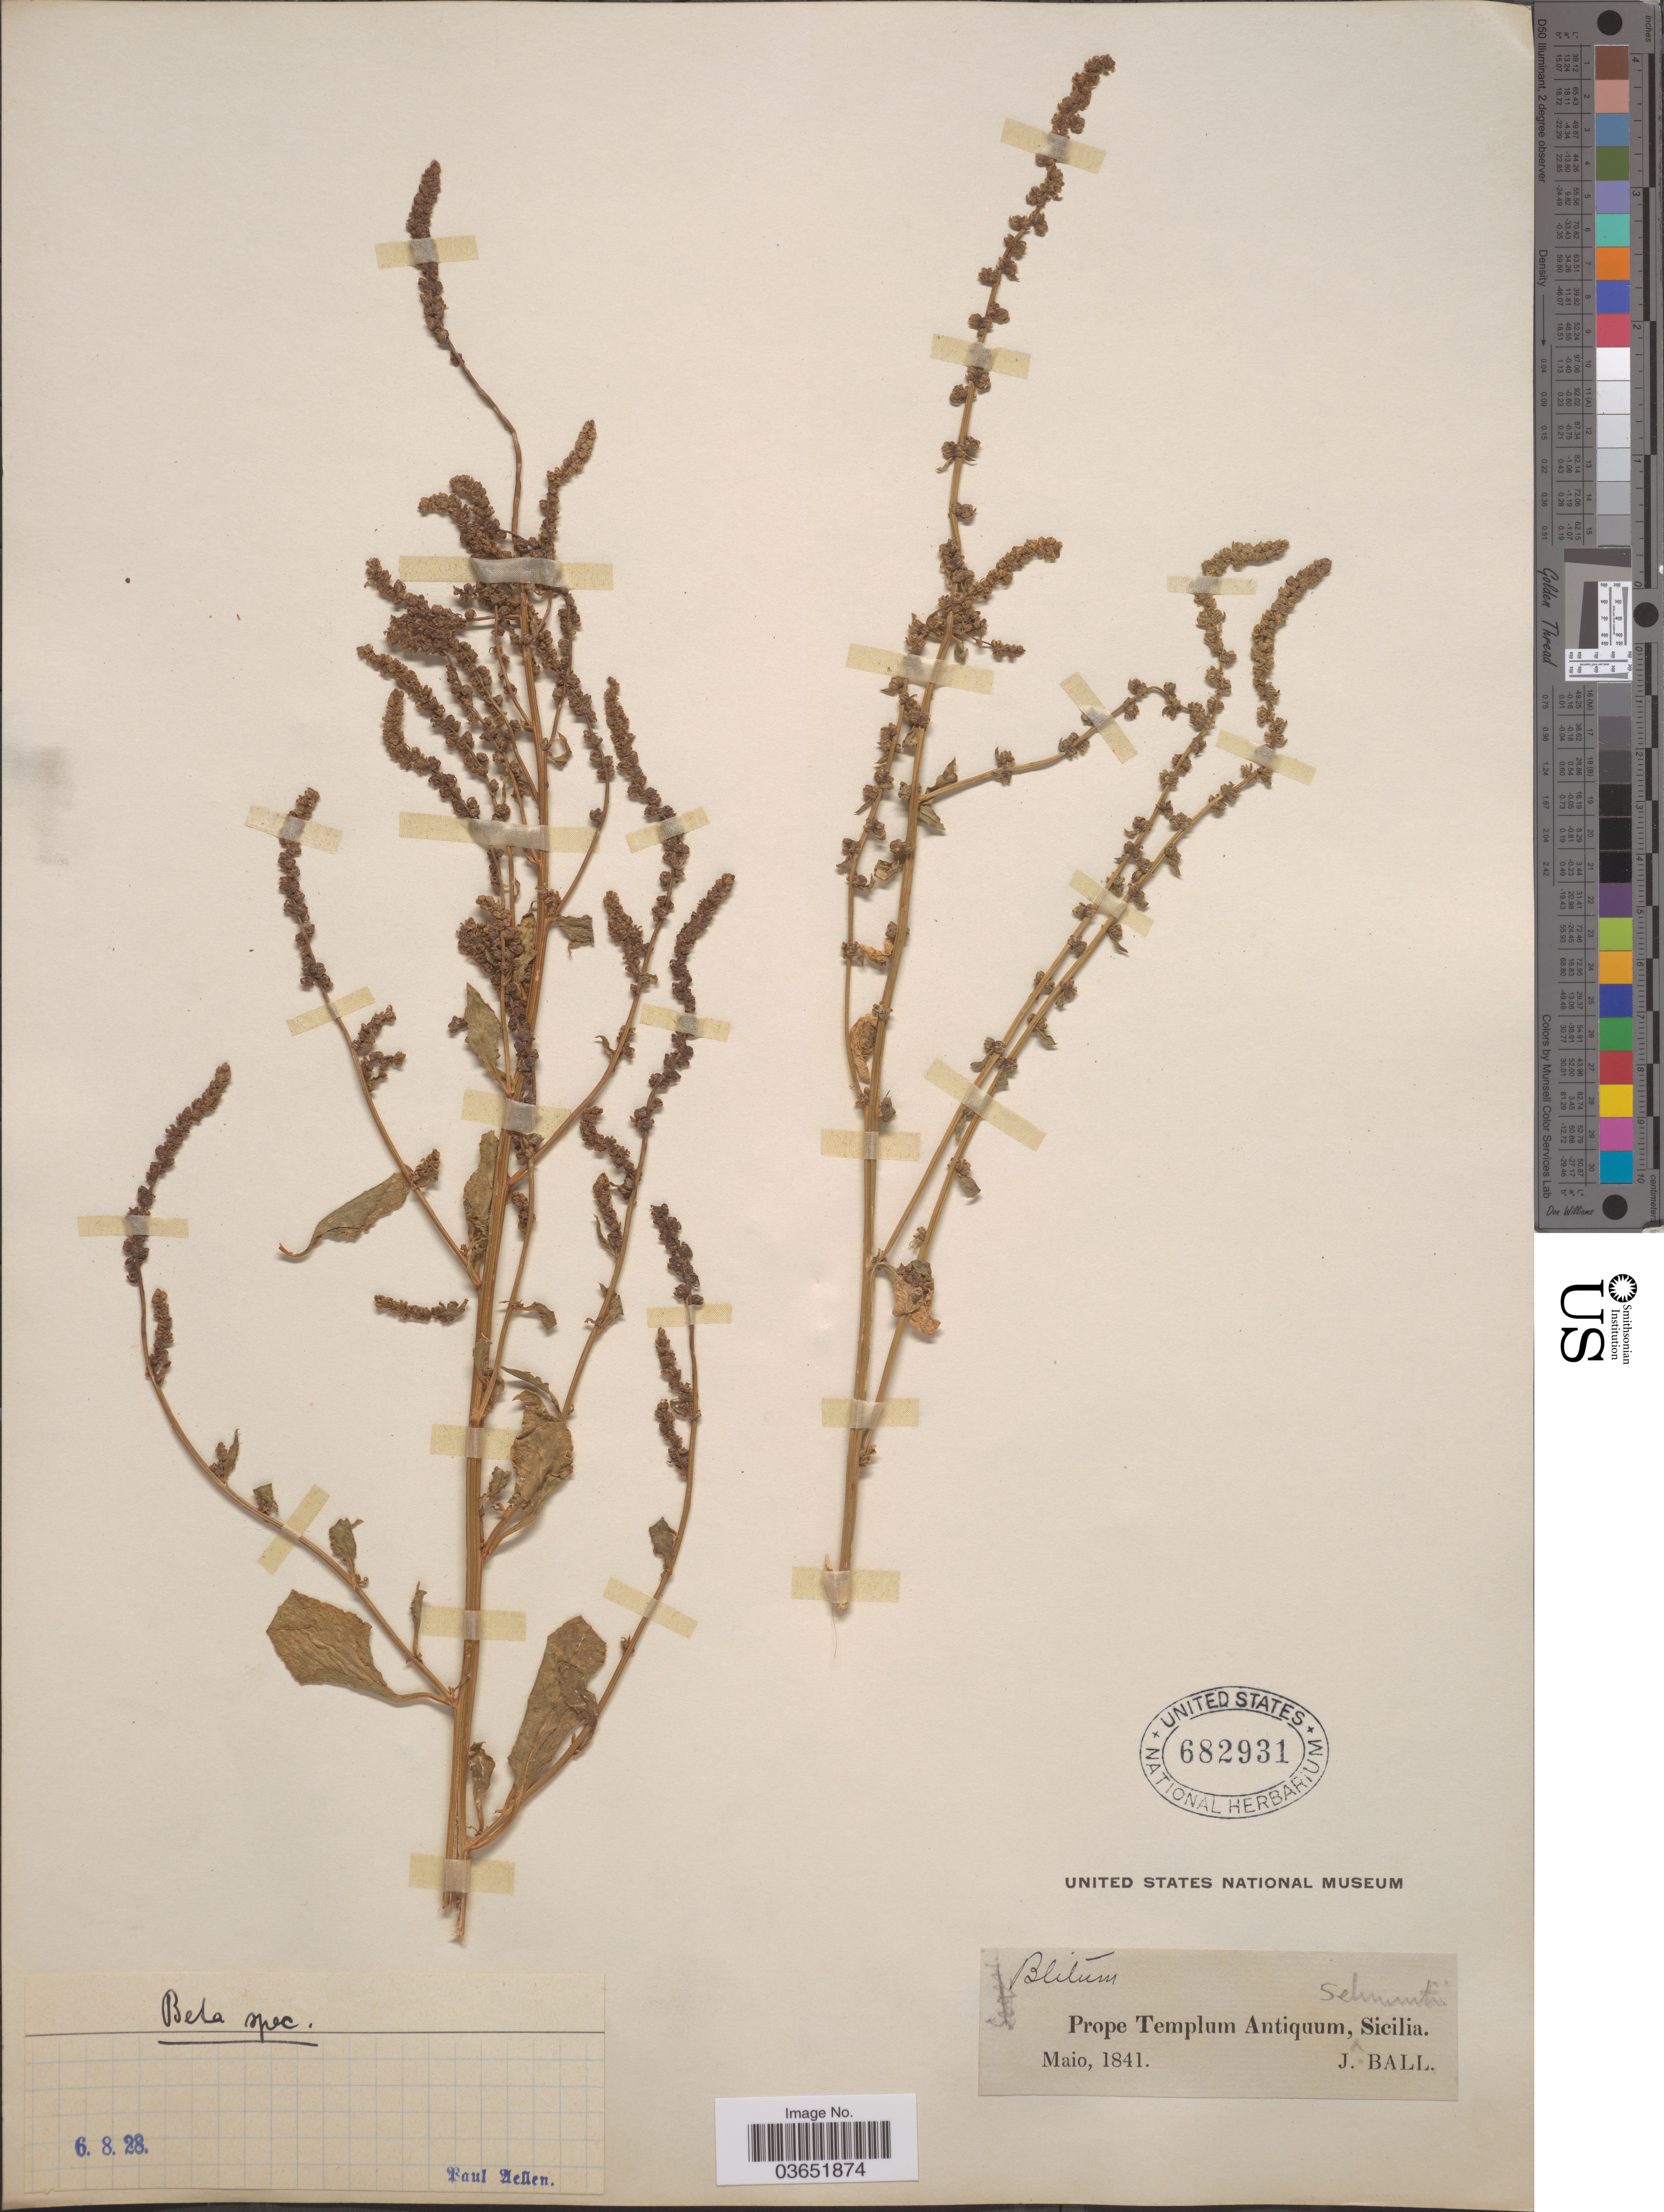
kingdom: Plantae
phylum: Tracheophyta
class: Magnoliopsida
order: Caryophyllales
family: Amaranthaceae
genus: Beta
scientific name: Beta sp.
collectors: J. Ball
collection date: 1841-05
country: Italy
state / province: Siciliana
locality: Prope Templum Antiquum. Sicilia.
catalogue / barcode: US 682931